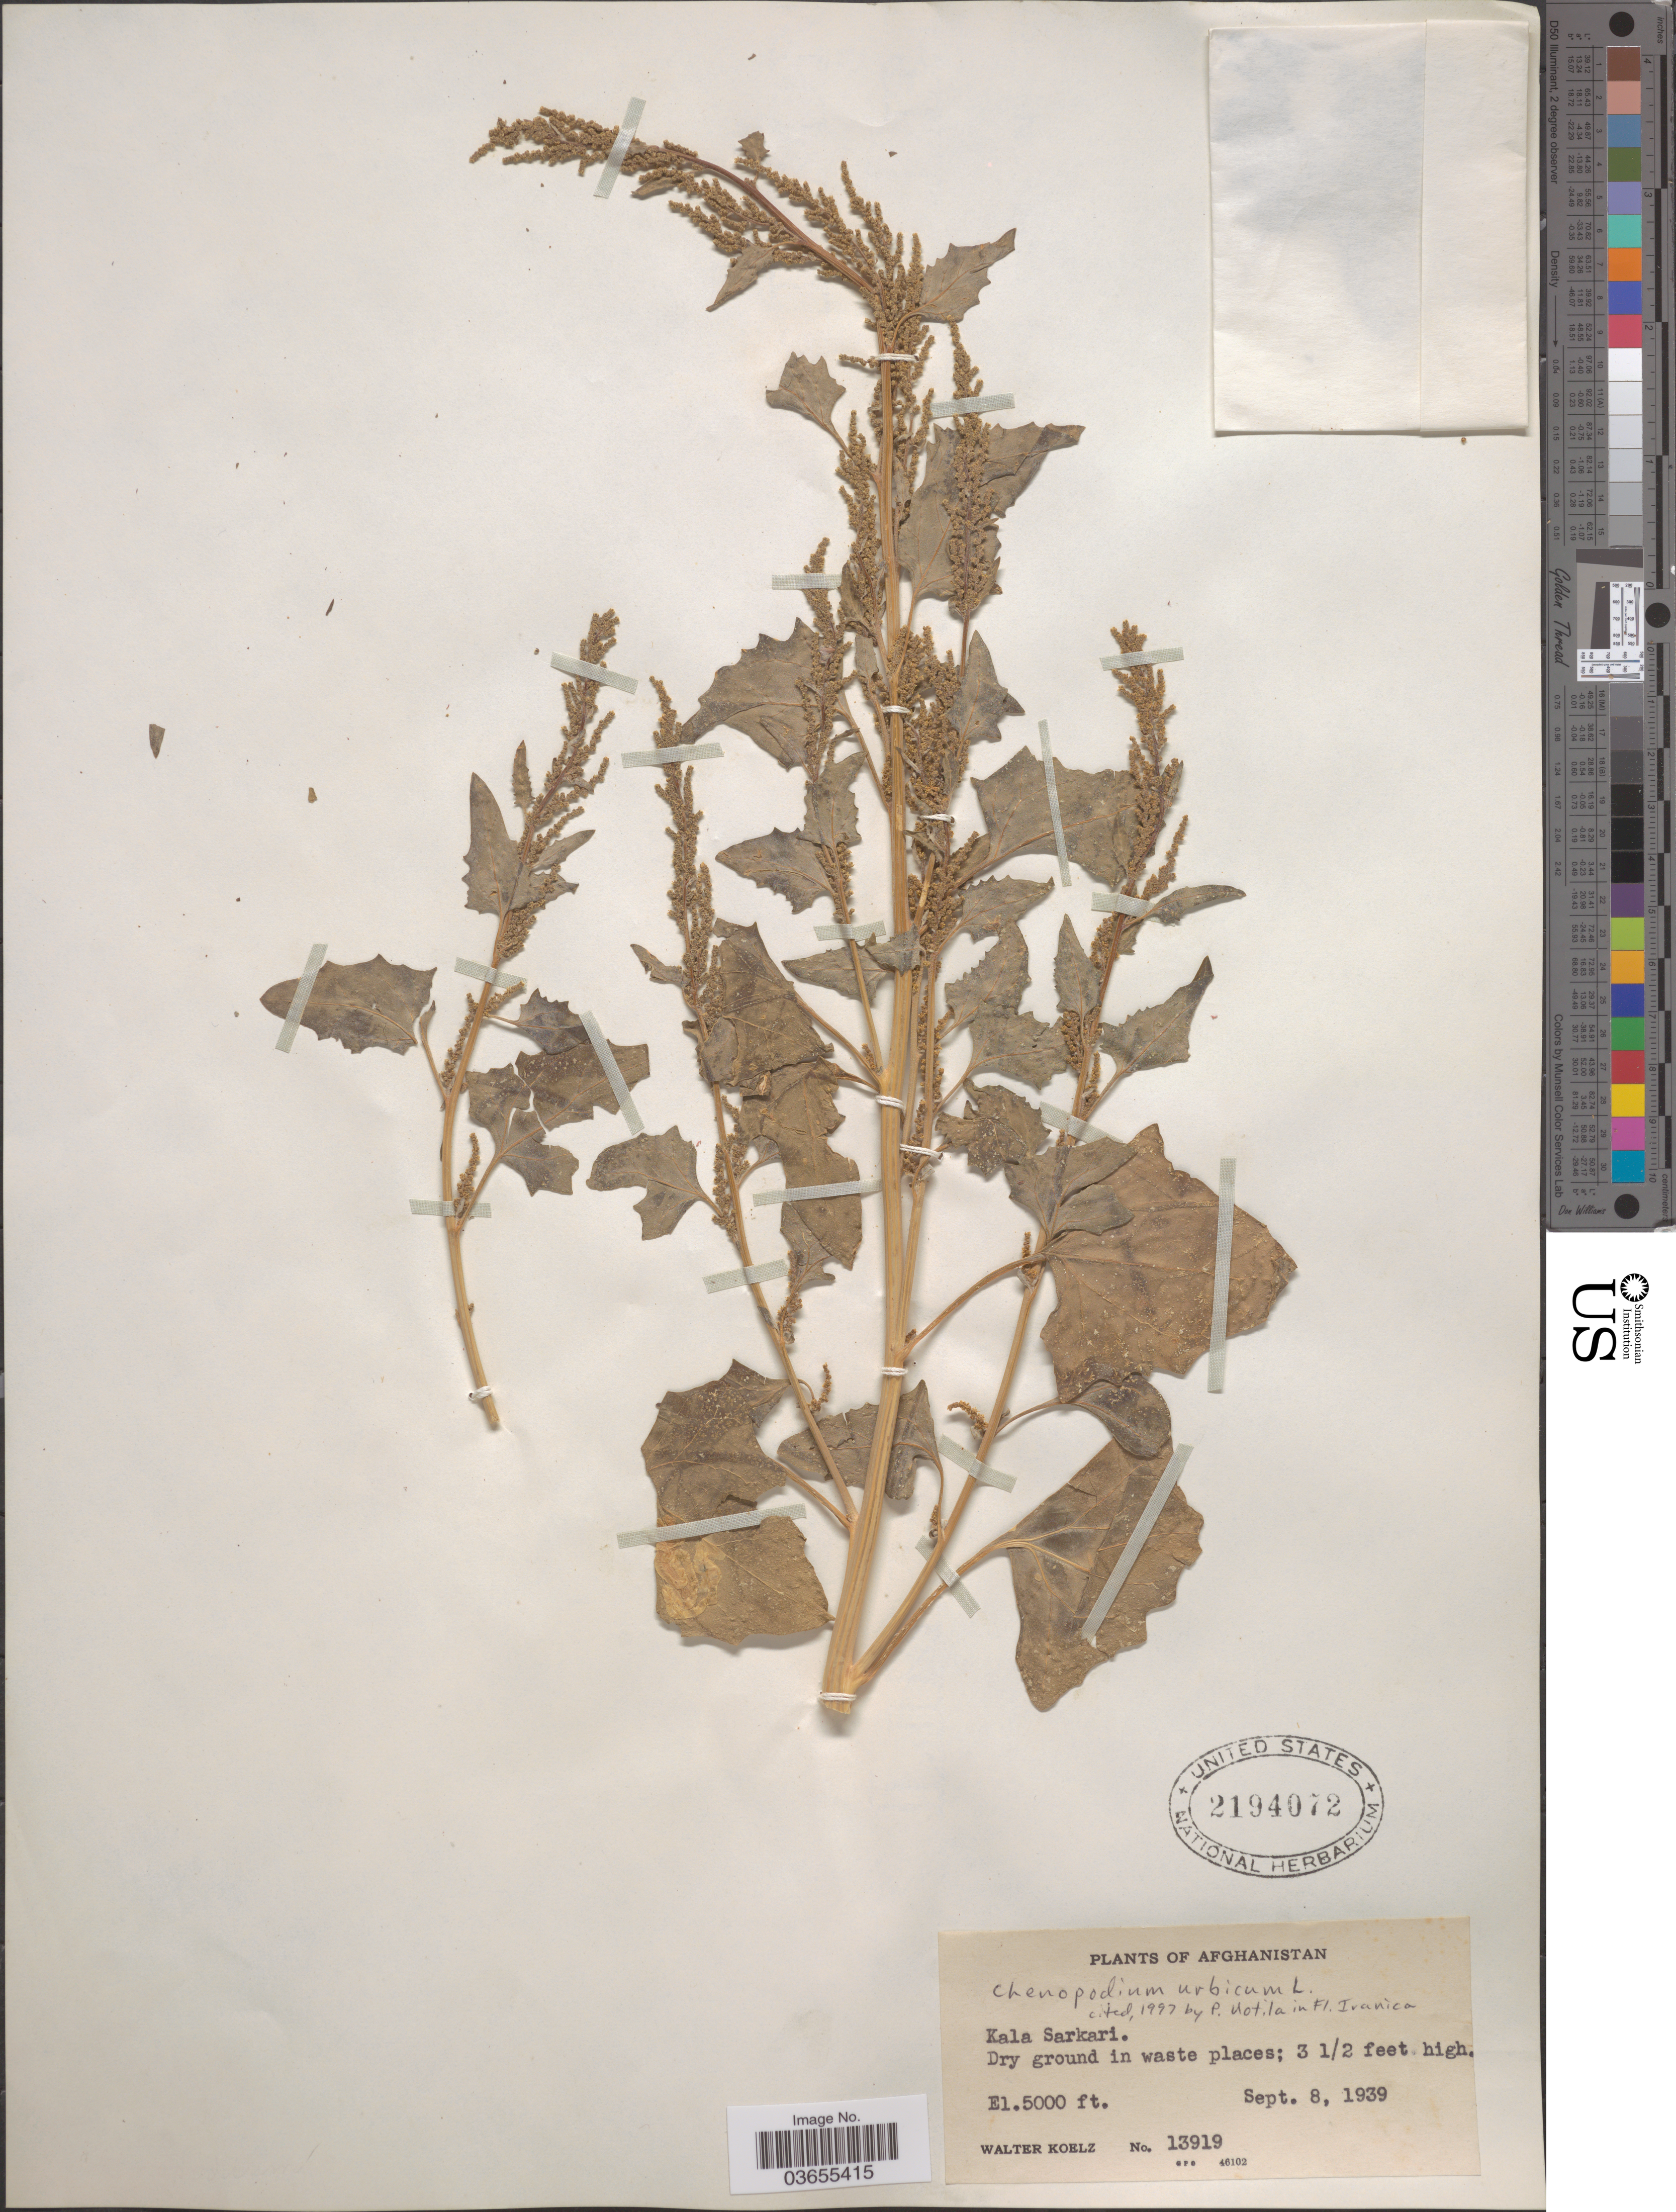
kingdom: Plantae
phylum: Tracheophyta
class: Magnoliopsida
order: Caryophyllales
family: Amaranthaceae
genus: Chenopodium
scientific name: Chenopodium urbicum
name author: L.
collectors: W. N. Koelz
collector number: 13919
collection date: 1939-09-08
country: Afghanistan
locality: Kala Sarkari.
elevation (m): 1524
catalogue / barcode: US 2194072